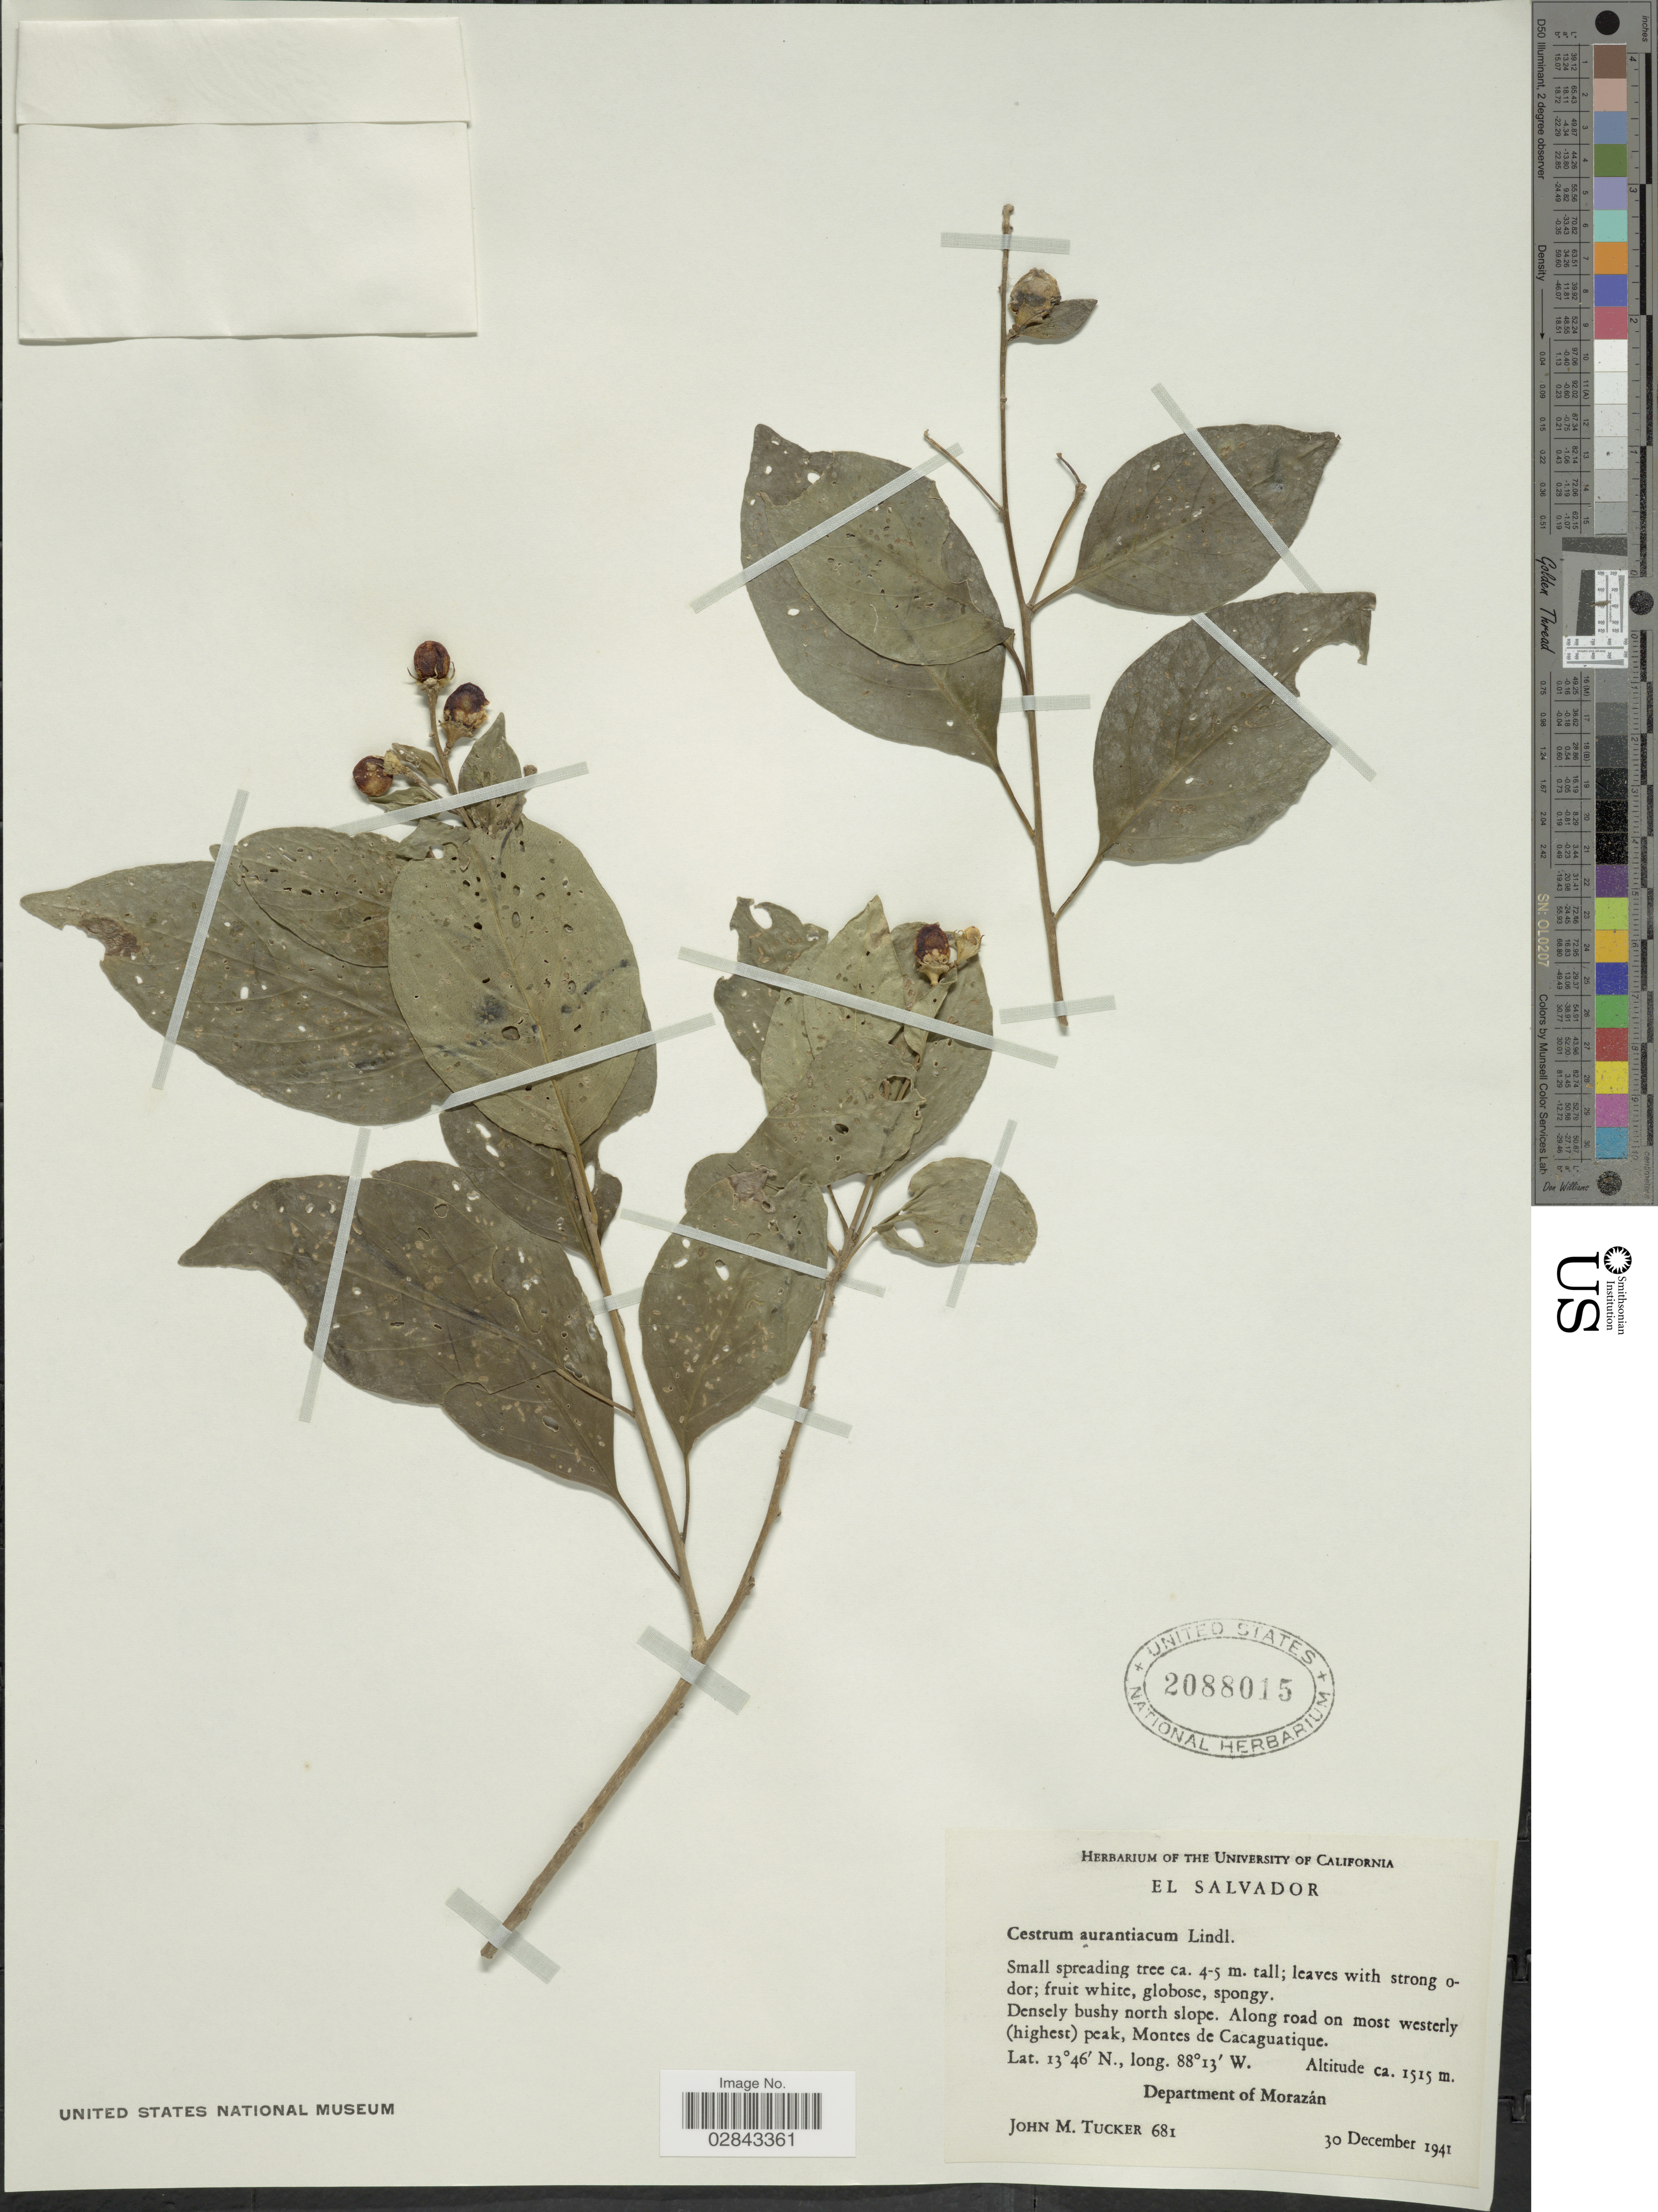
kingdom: Plantae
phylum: Tracheophyta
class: Magnoliopsida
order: Solanales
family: Solanaceae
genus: Cestrum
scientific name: Cestrum aurantiacum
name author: Lindley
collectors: J. M. Tucker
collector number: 681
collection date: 1941-12-30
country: El Salvador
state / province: Morazan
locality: Along road on most westerly (highest) peak, Montes de Cacaguatique. Department of Morazán.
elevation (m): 1515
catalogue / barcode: US 2088015